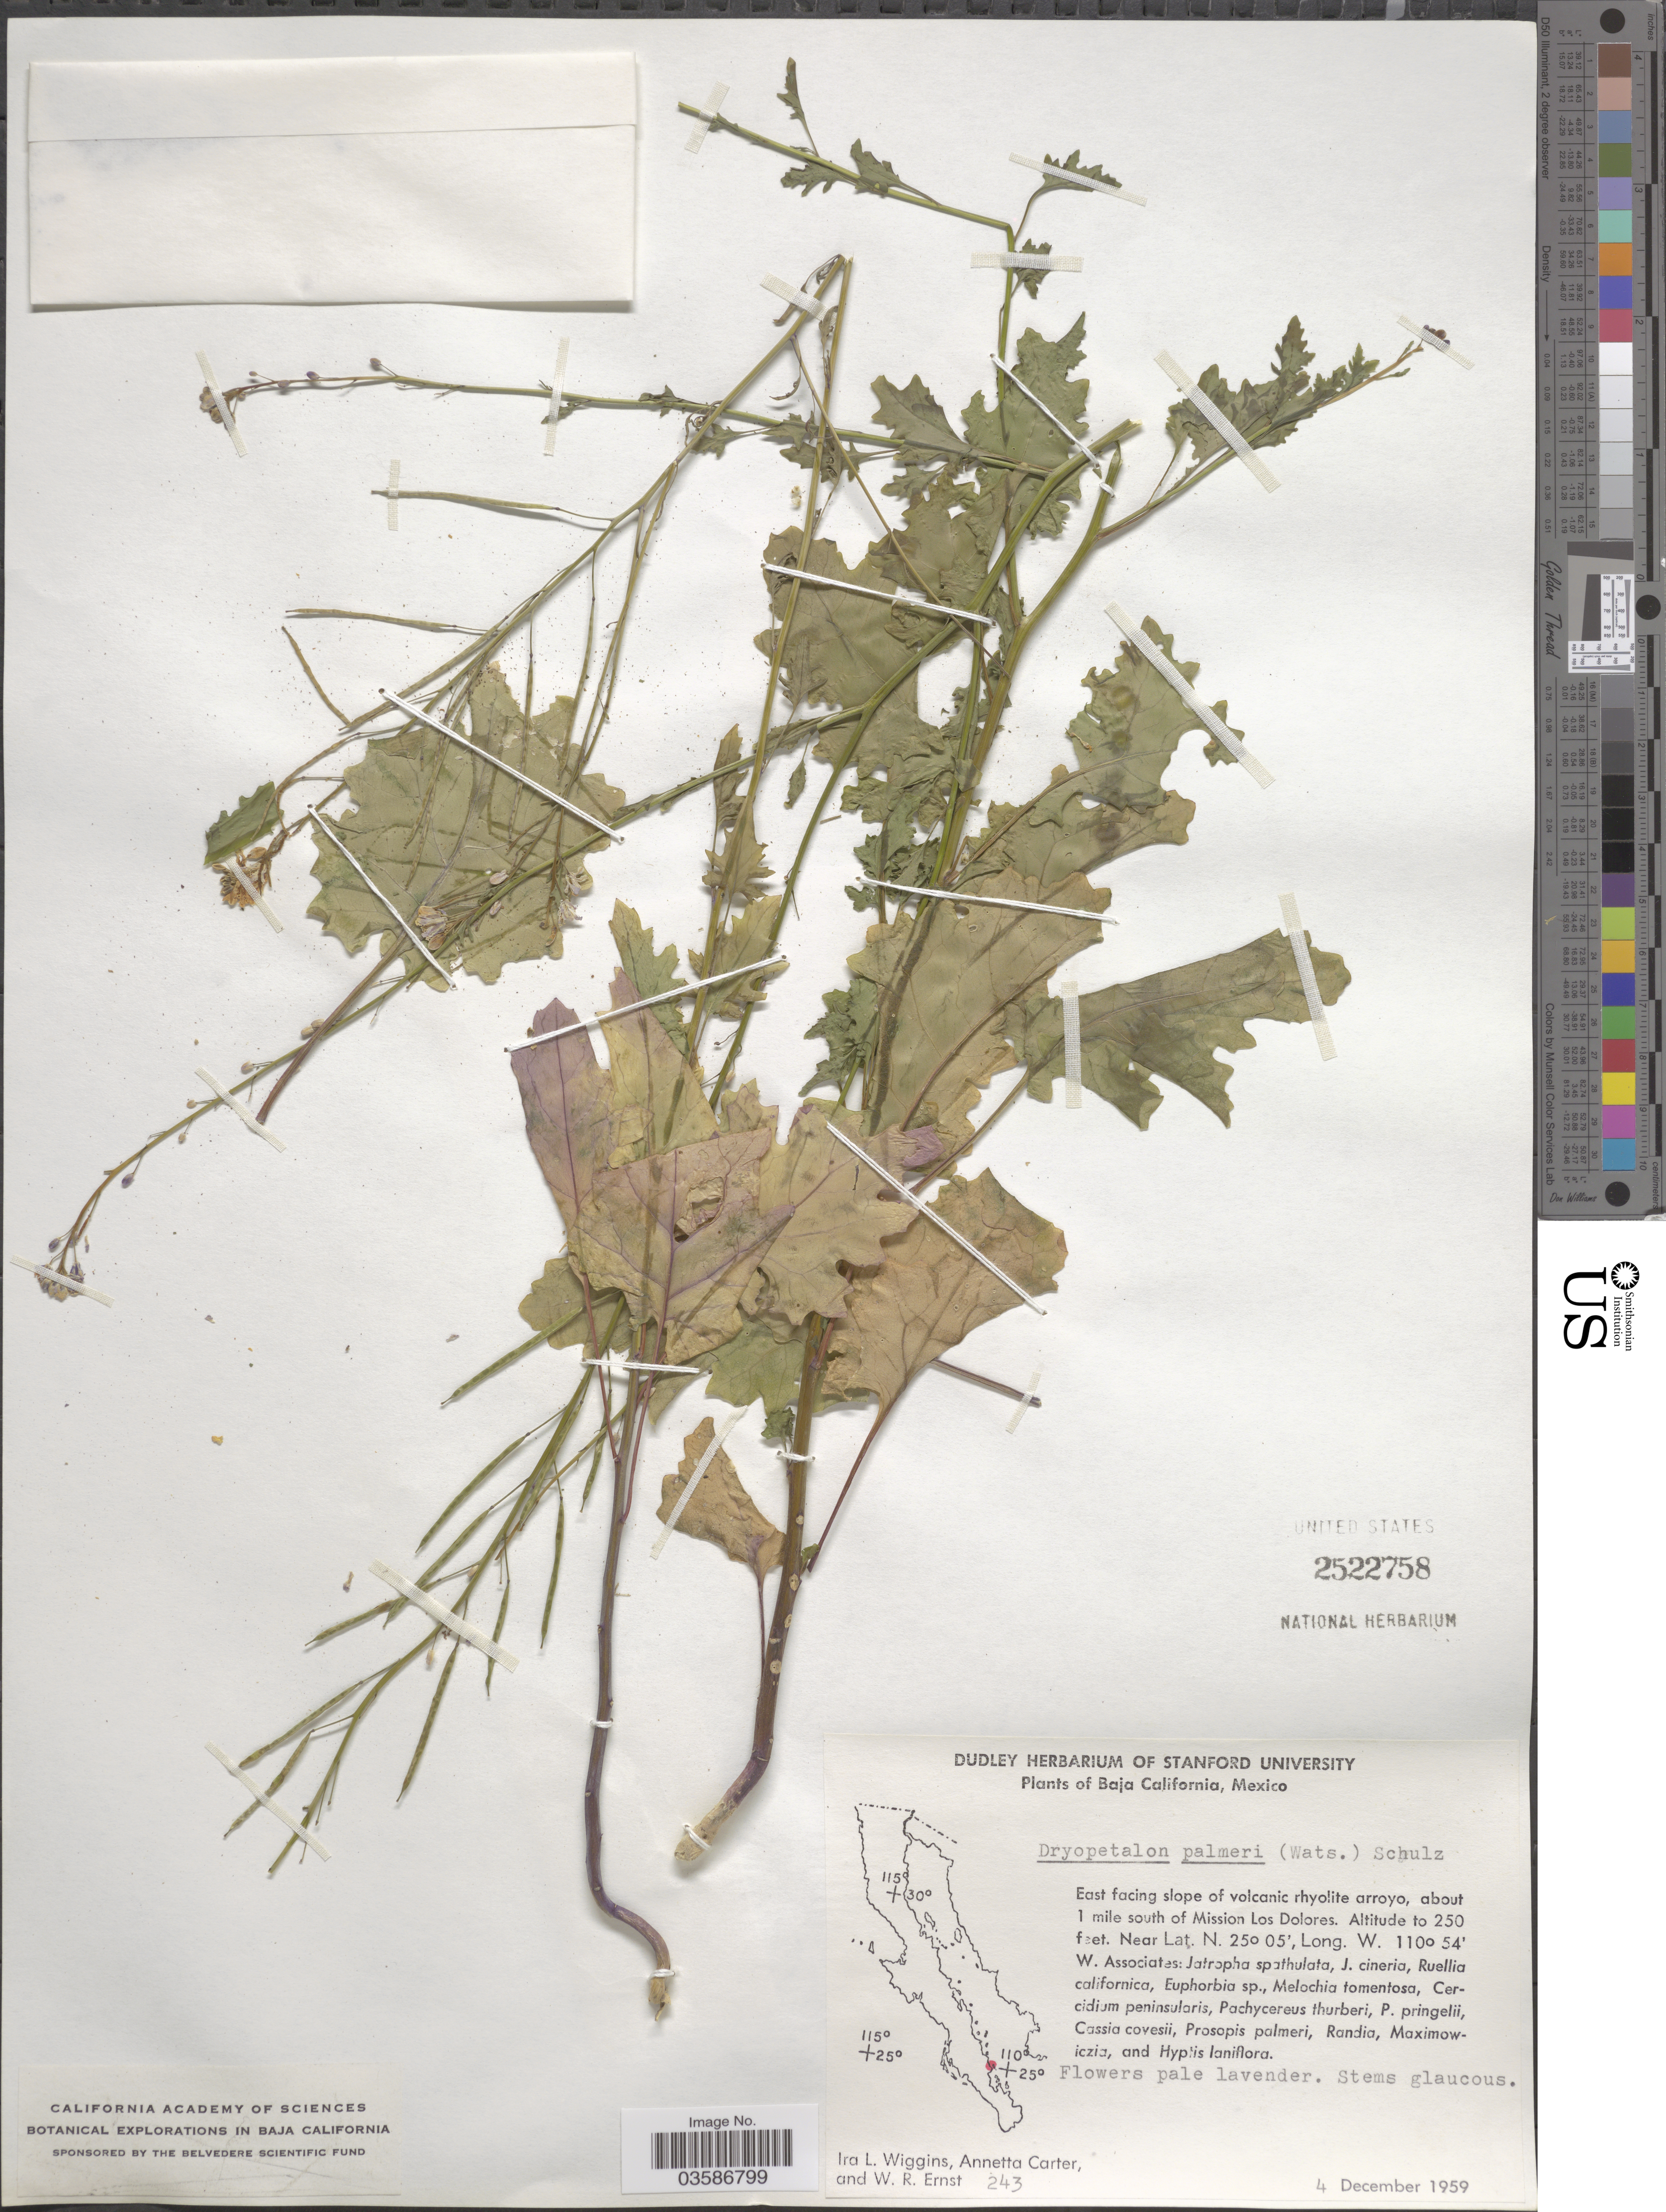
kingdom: Plantae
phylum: Tracheophyta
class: Magnoliopsida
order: Brassicales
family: Brassicaceae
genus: Dryopetalon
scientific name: Dryopetalon palmeri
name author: (S. Watson) O.E. Schulz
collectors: I. L. Wiggins, A. Carter & W. R. Ernst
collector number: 243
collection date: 1959-12-04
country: Mexico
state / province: Baja California Sur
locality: East facing slope of volcanic rhyolite arroyo, about 1 mile south of Mission Los Dolores.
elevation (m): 76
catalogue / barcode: US 2522758